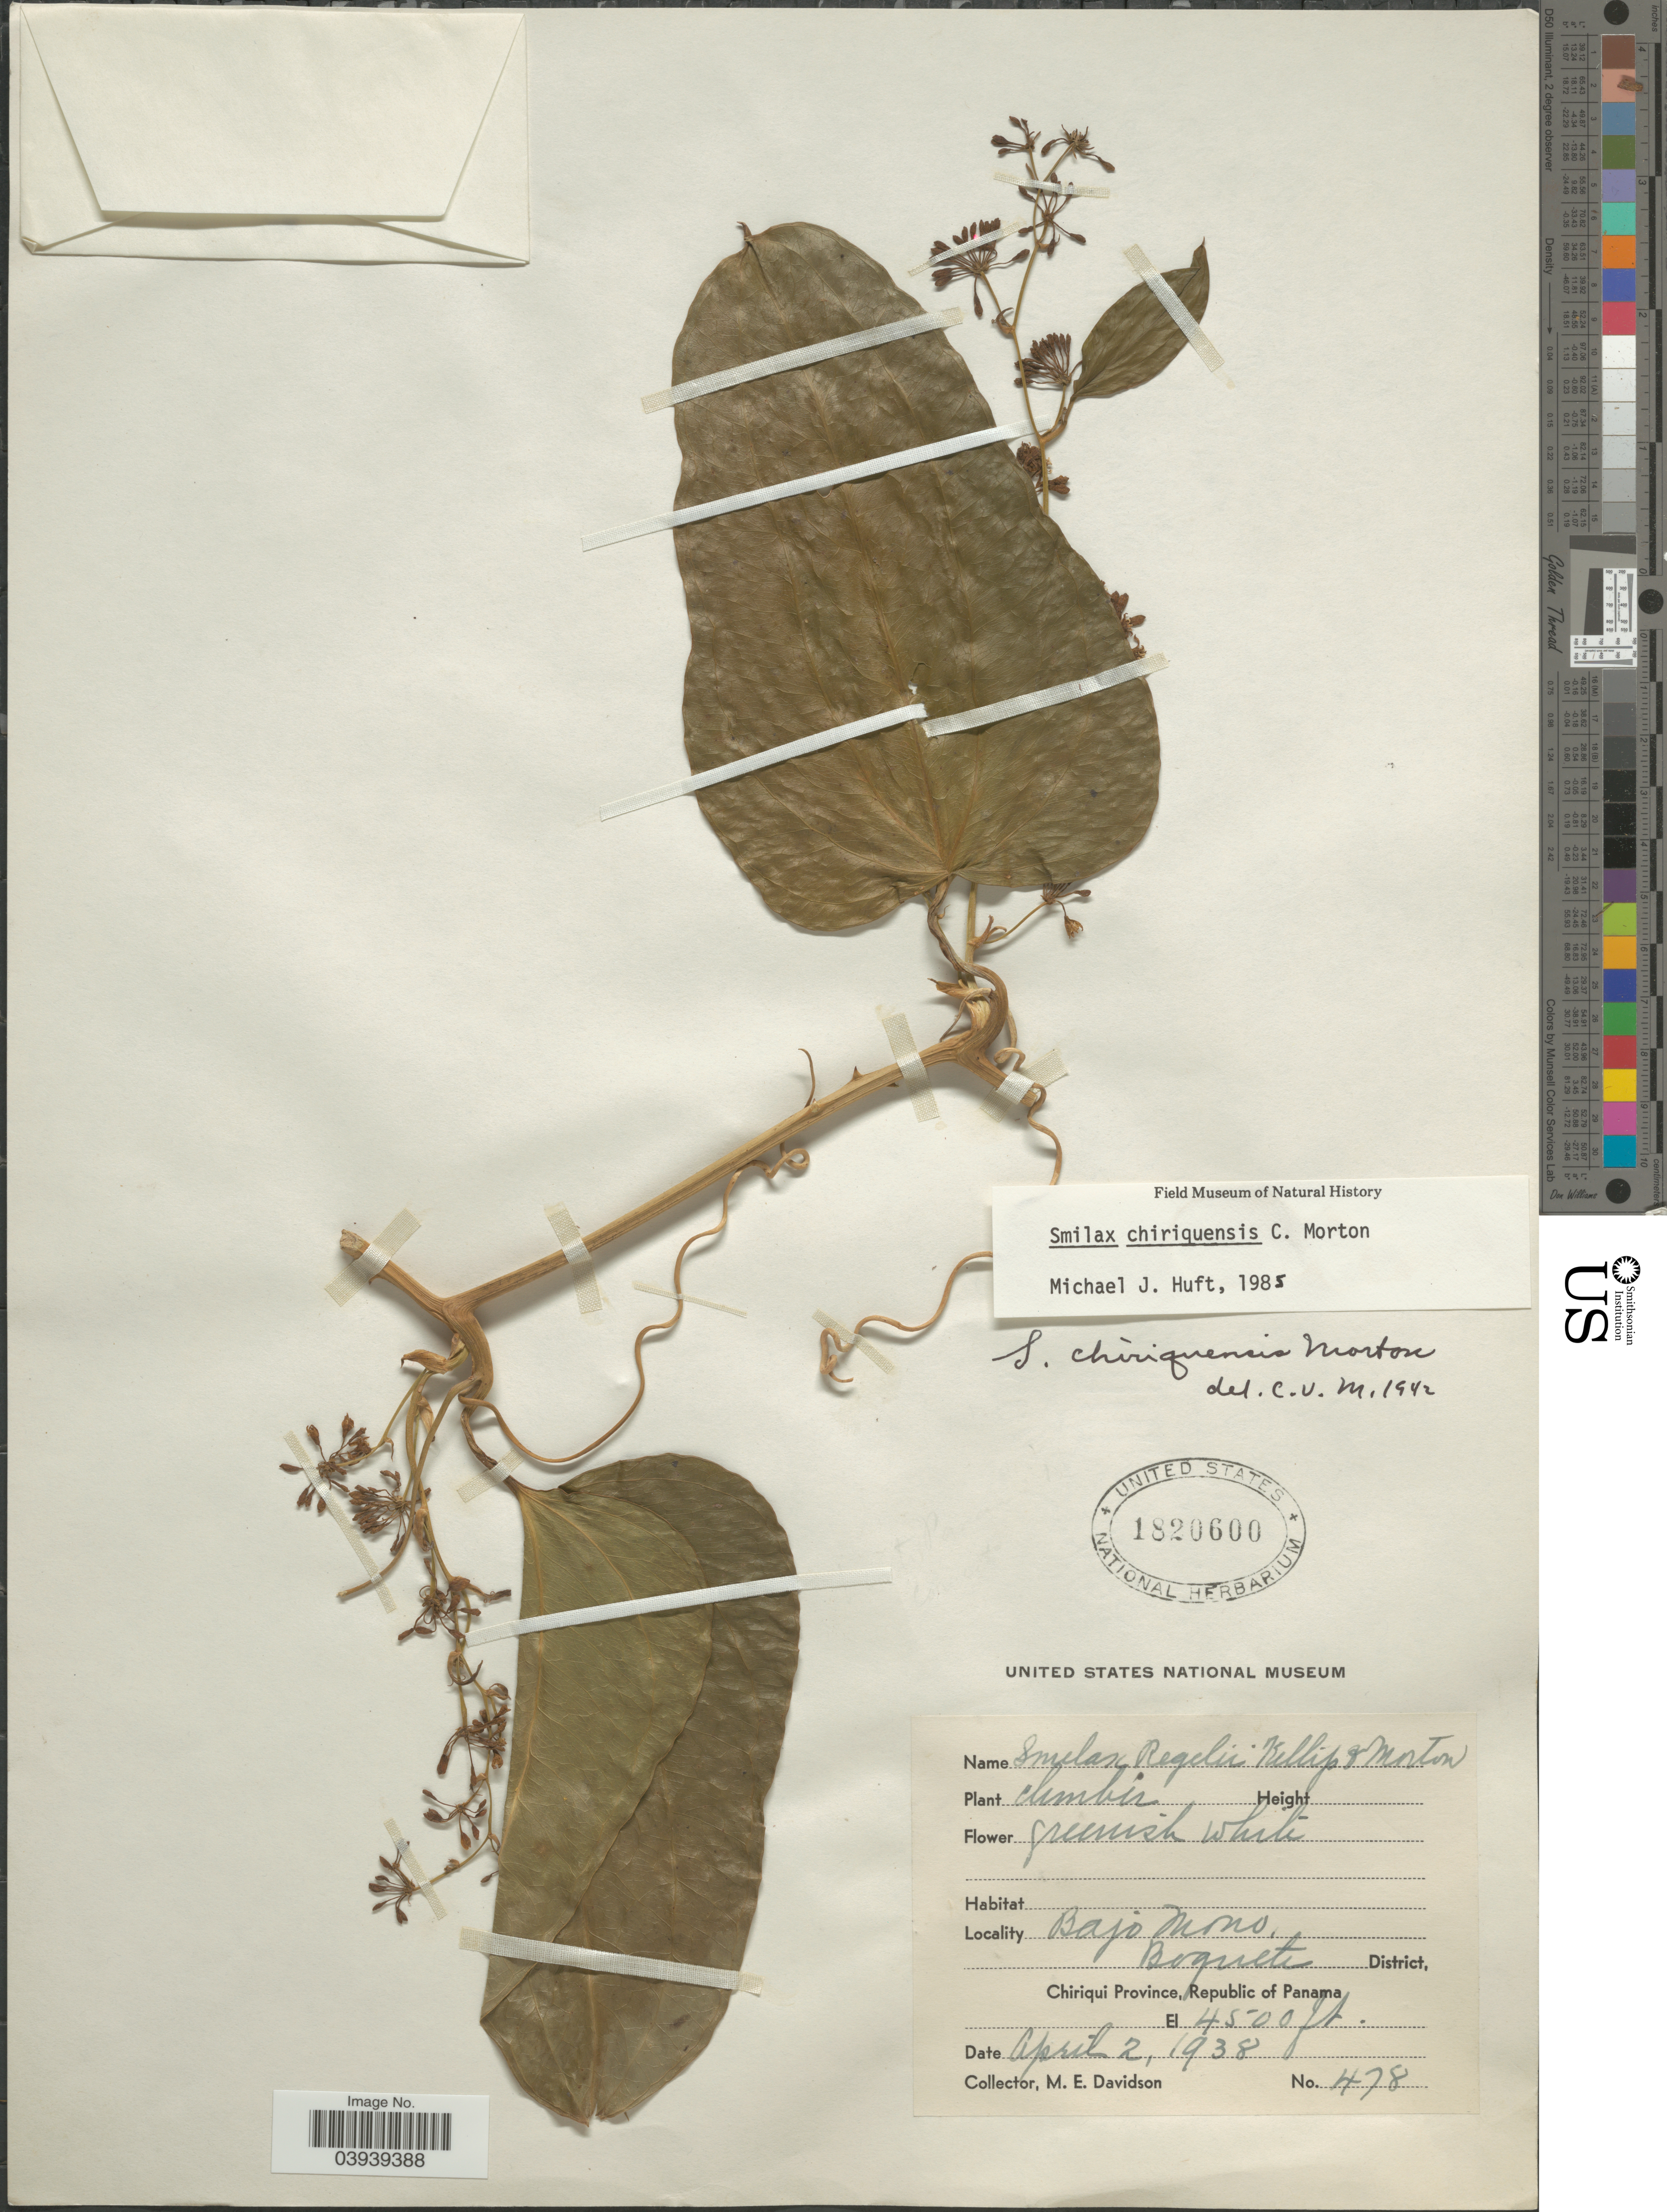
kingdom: Plantae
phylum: Tracheophyta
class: Liliopsida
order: Liliales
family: Smilacaceae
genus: Smilax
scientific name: Smilax chiriquensis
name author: C.V. Morton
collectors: M. E. Davidson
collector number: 478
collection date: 1938-04-02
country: Panama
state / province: Chiriqui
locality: Bajo Mono. Boquete District.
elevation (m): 1372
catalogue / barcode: US 1820600